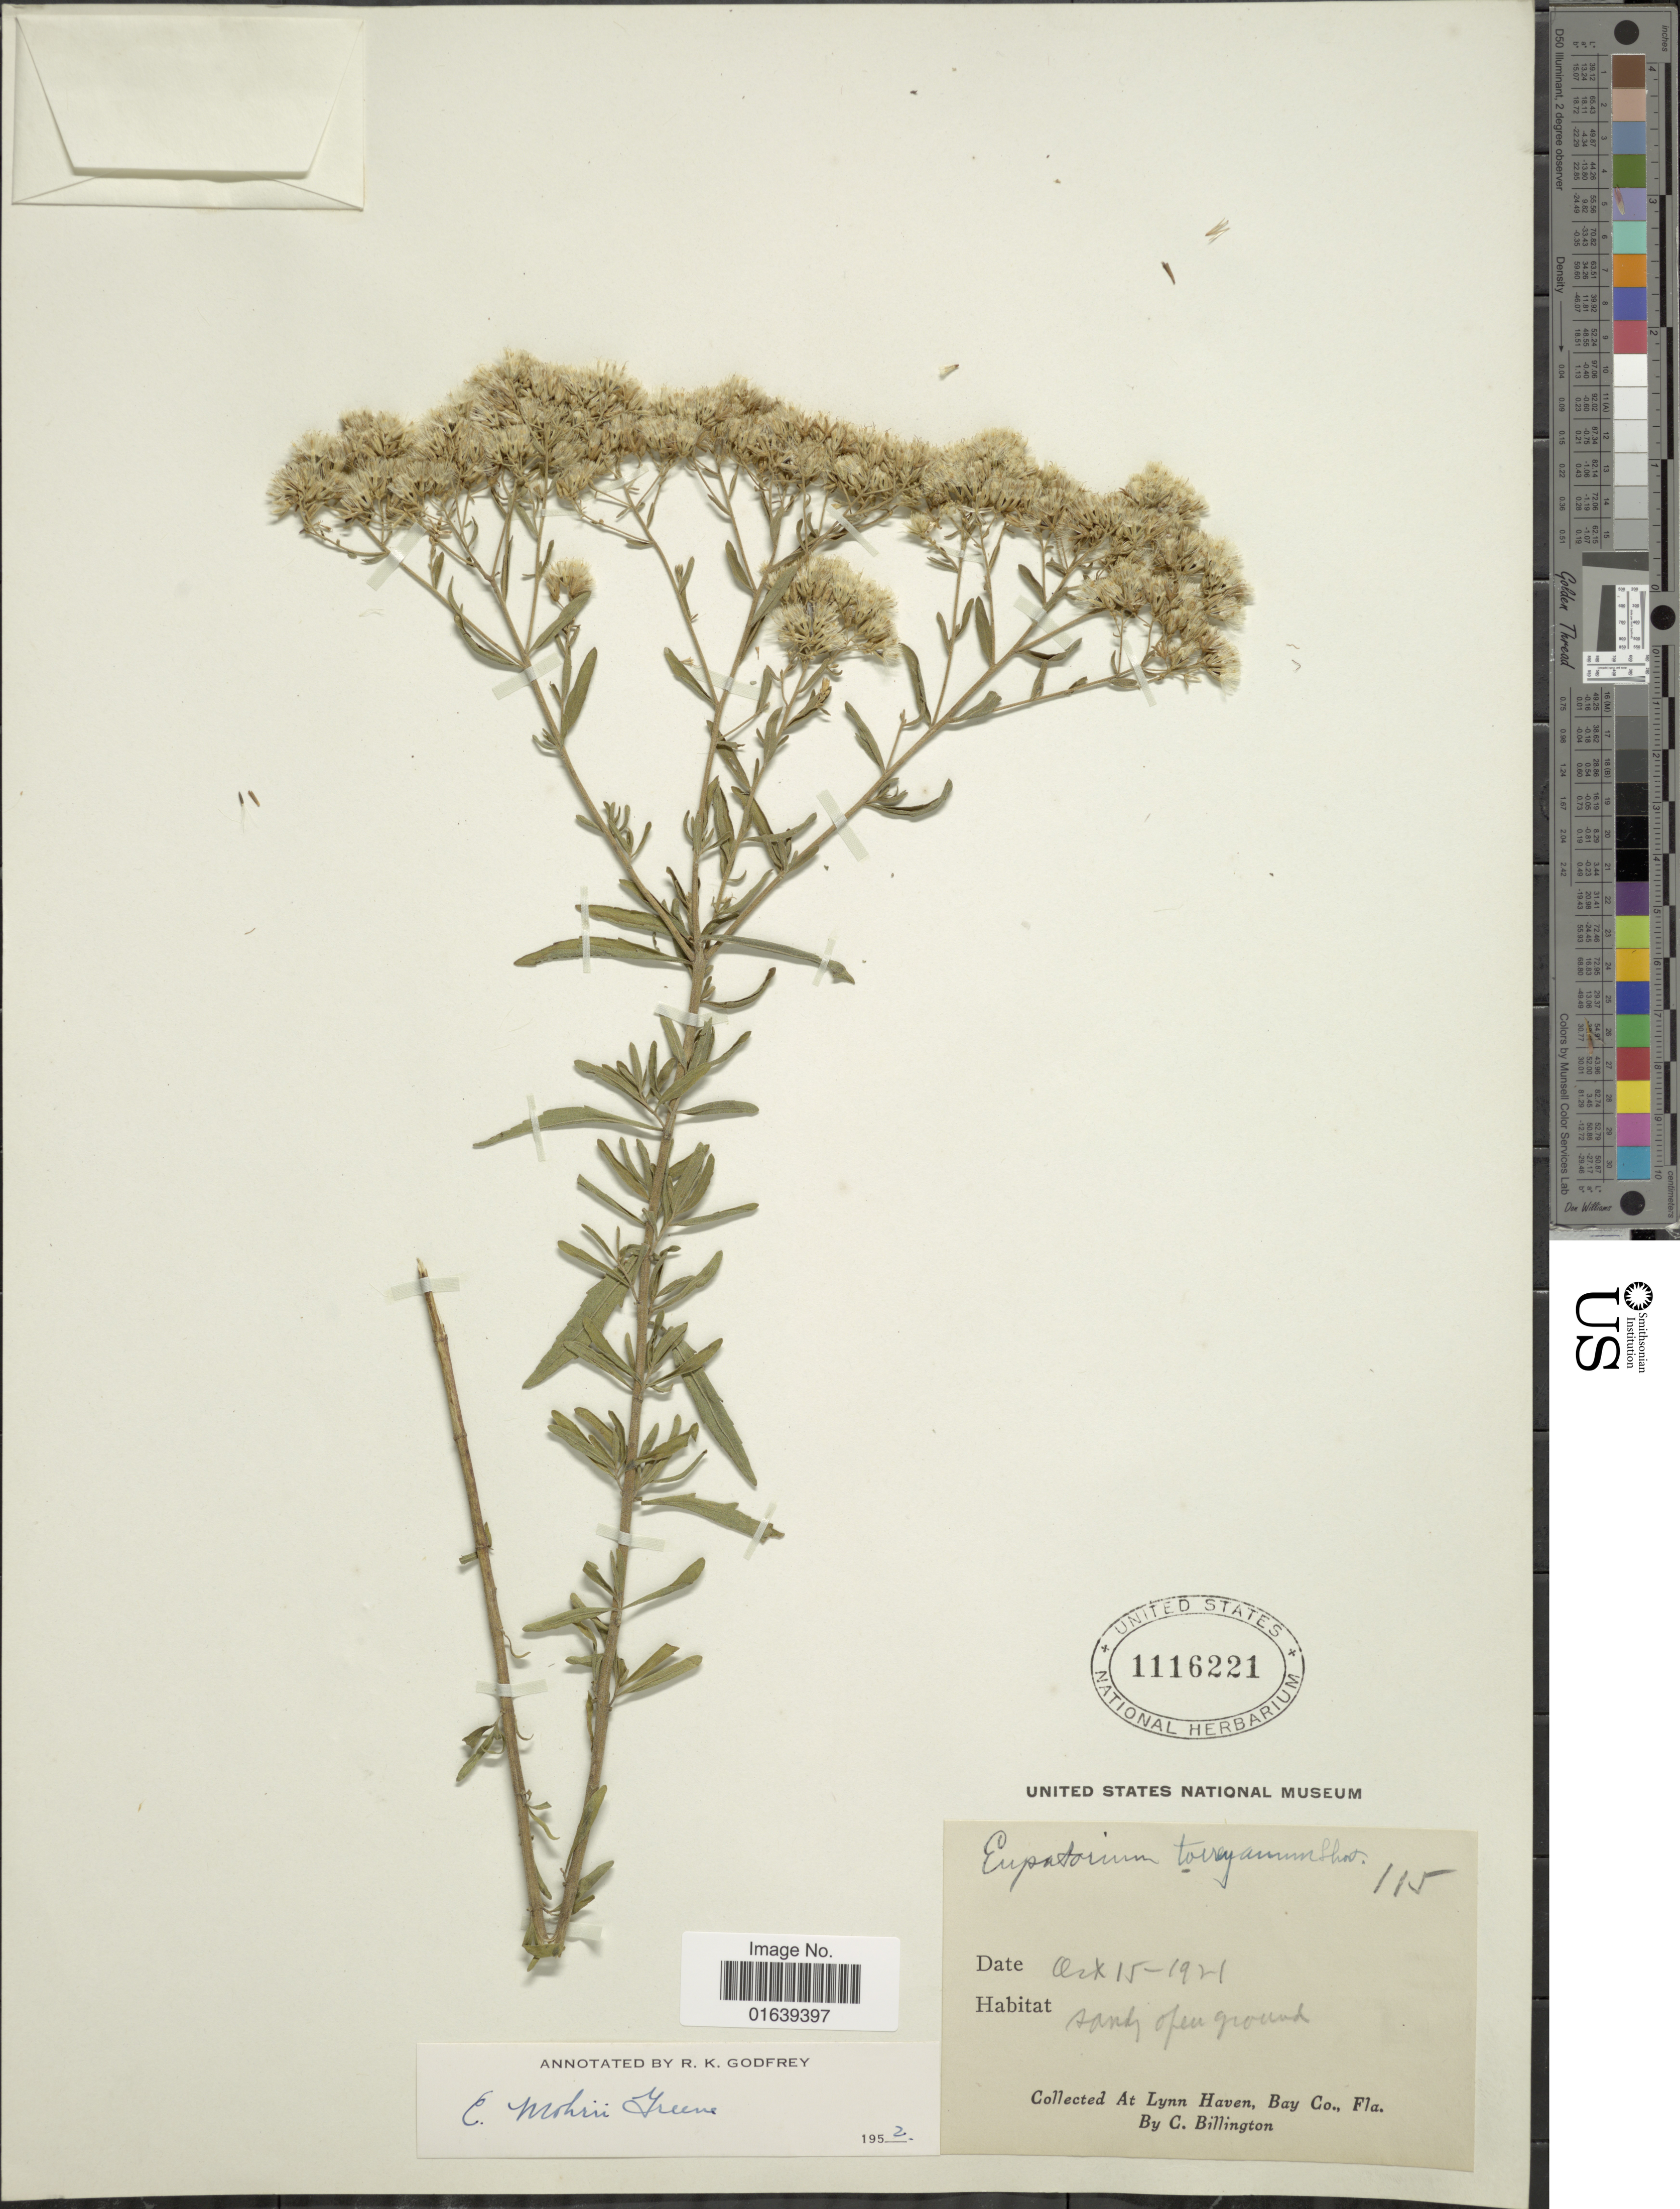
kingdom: Plantae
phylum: Tracheophyta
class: Magnoliopsida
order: Asterales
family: Asteraceae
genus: Eupatorium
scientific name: Eupatorium linearifolium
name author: Walter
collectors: C. Billington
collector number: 115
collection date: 1921-10-15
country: United States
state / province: Florida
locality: Lynn Haven, Bay Co.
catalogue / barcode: US 1116221